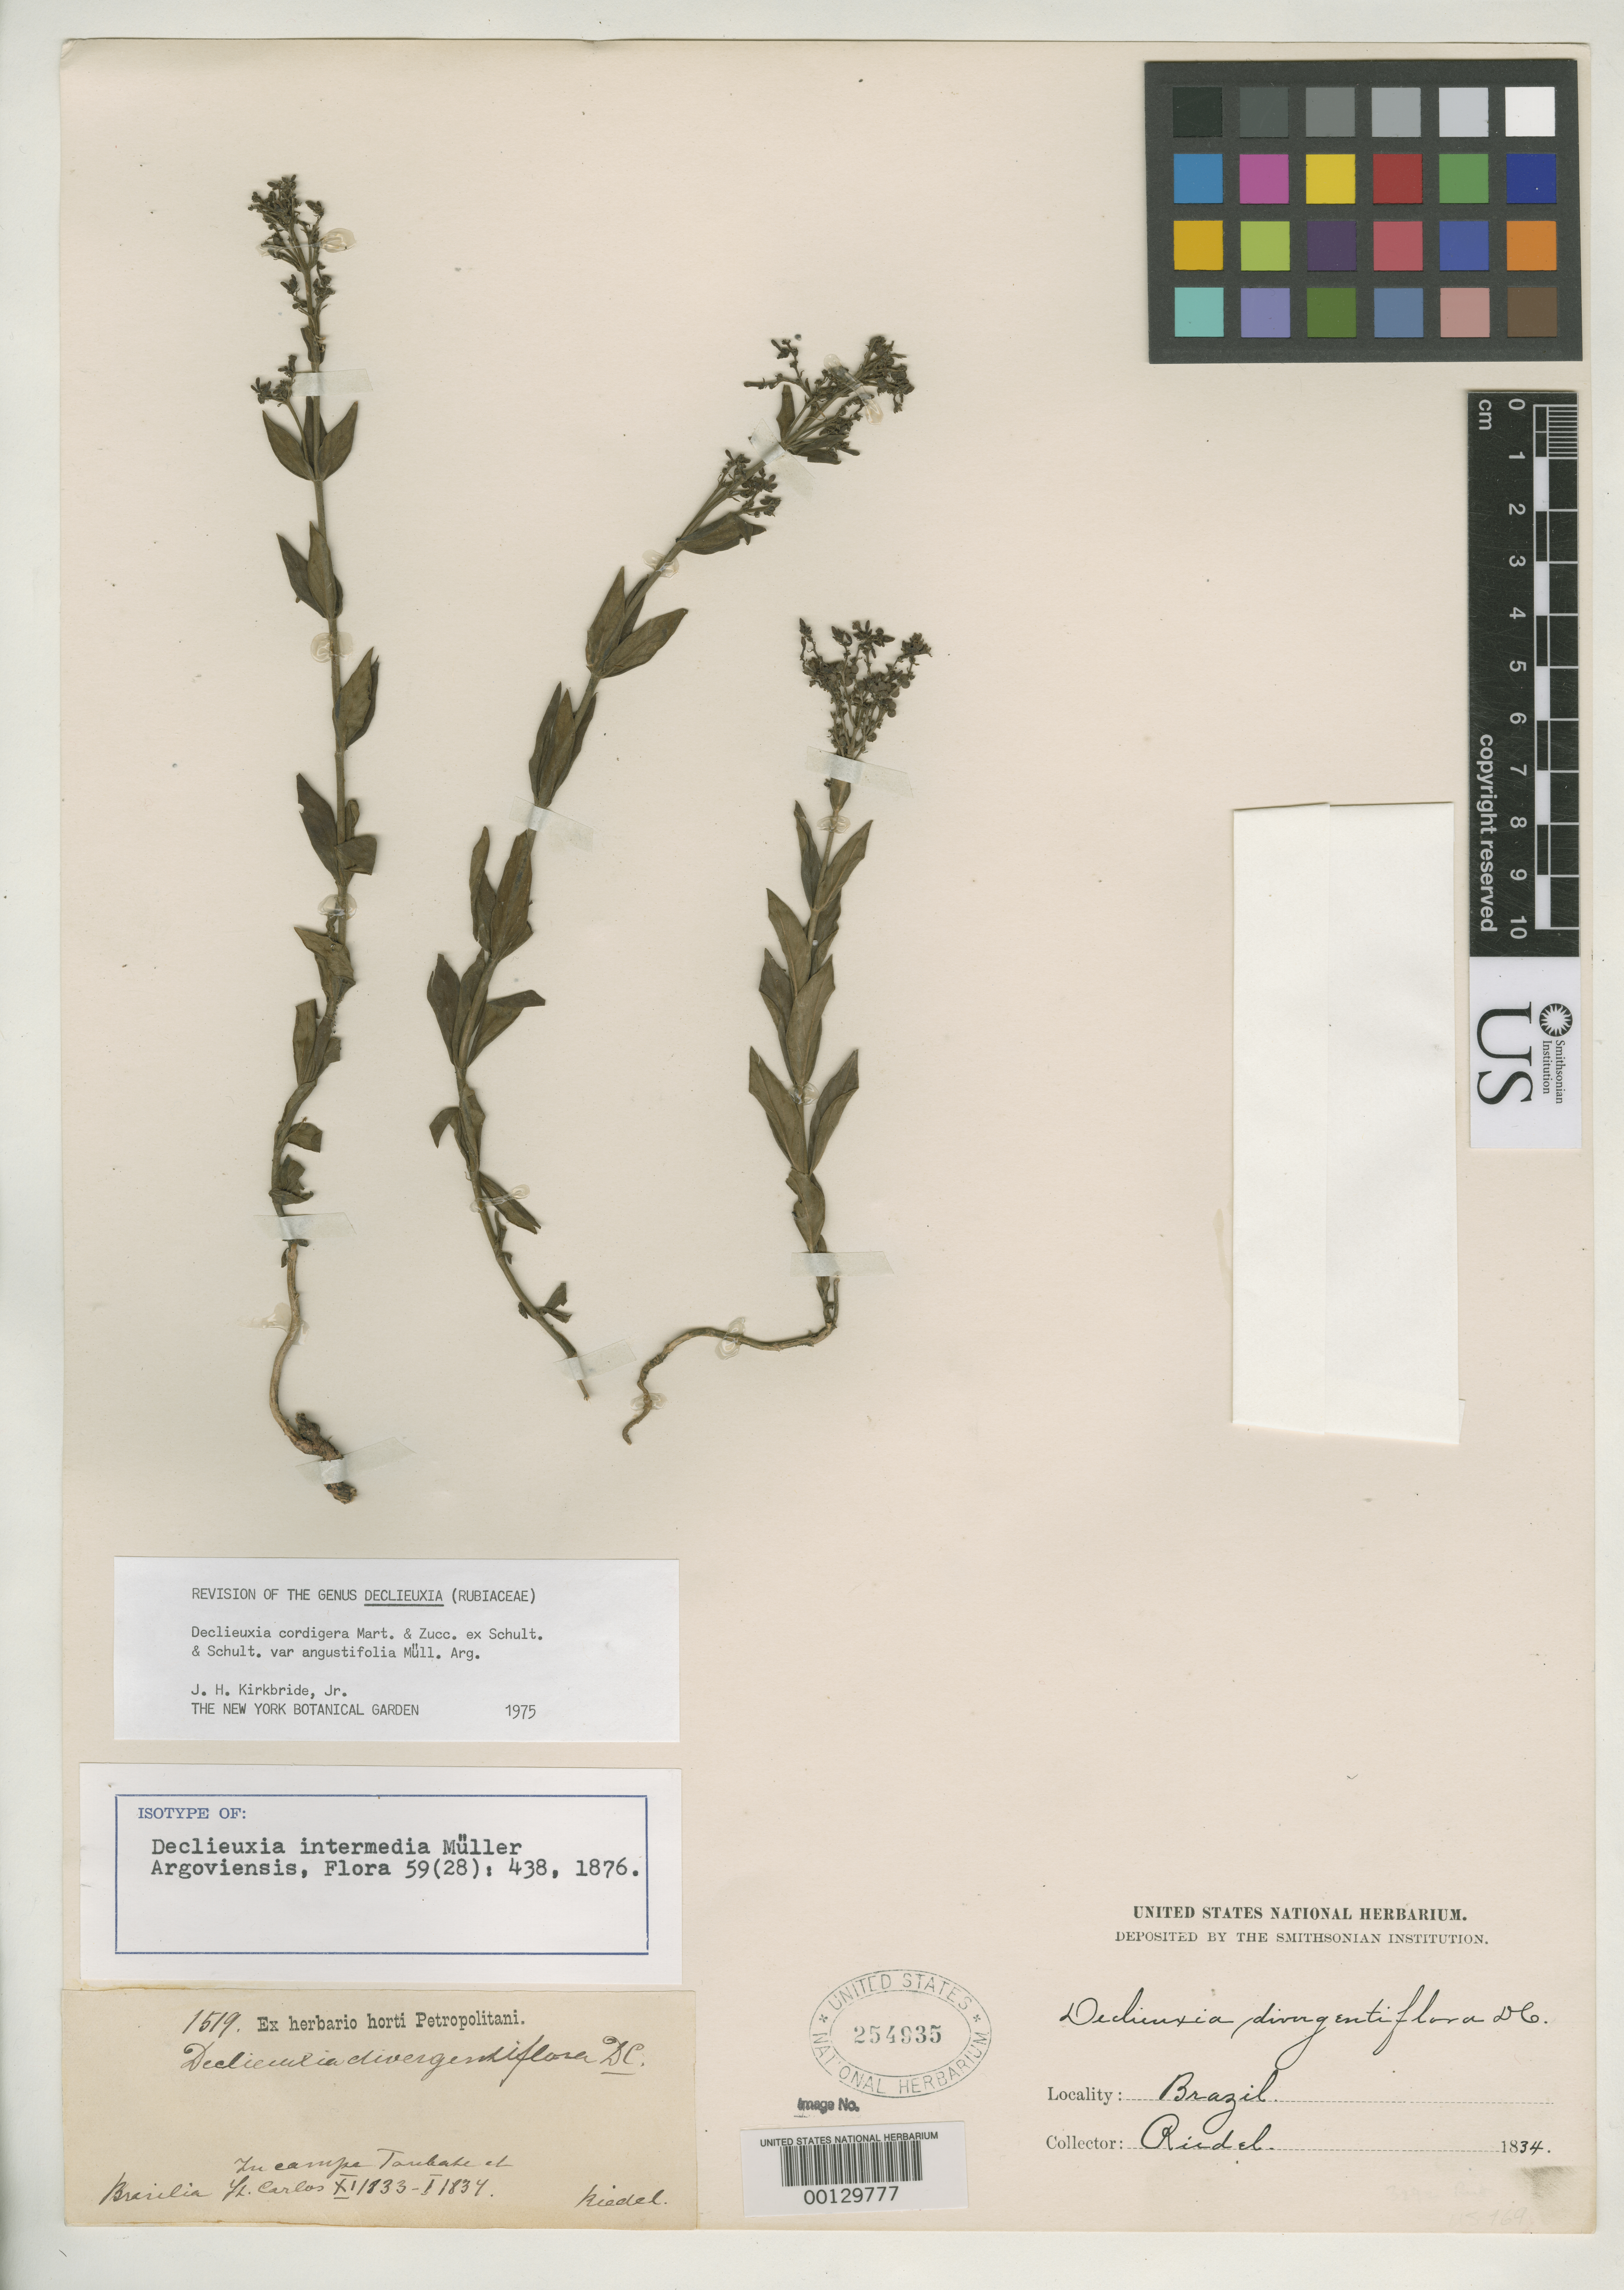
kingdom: Plantae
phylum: Tracheophyta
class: Magnoliopsida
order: Gentianales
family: Rubiaceae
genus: Declieuxia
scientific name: Declieuxia intermedia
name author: Müll. Arg.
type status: Isotype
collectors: L. Riedel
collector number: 1519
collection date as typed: Nov 1833 to -- Jan 1834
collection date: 1833-11/1834-01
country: Brazil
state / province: São Paulo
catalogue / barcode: US 254935